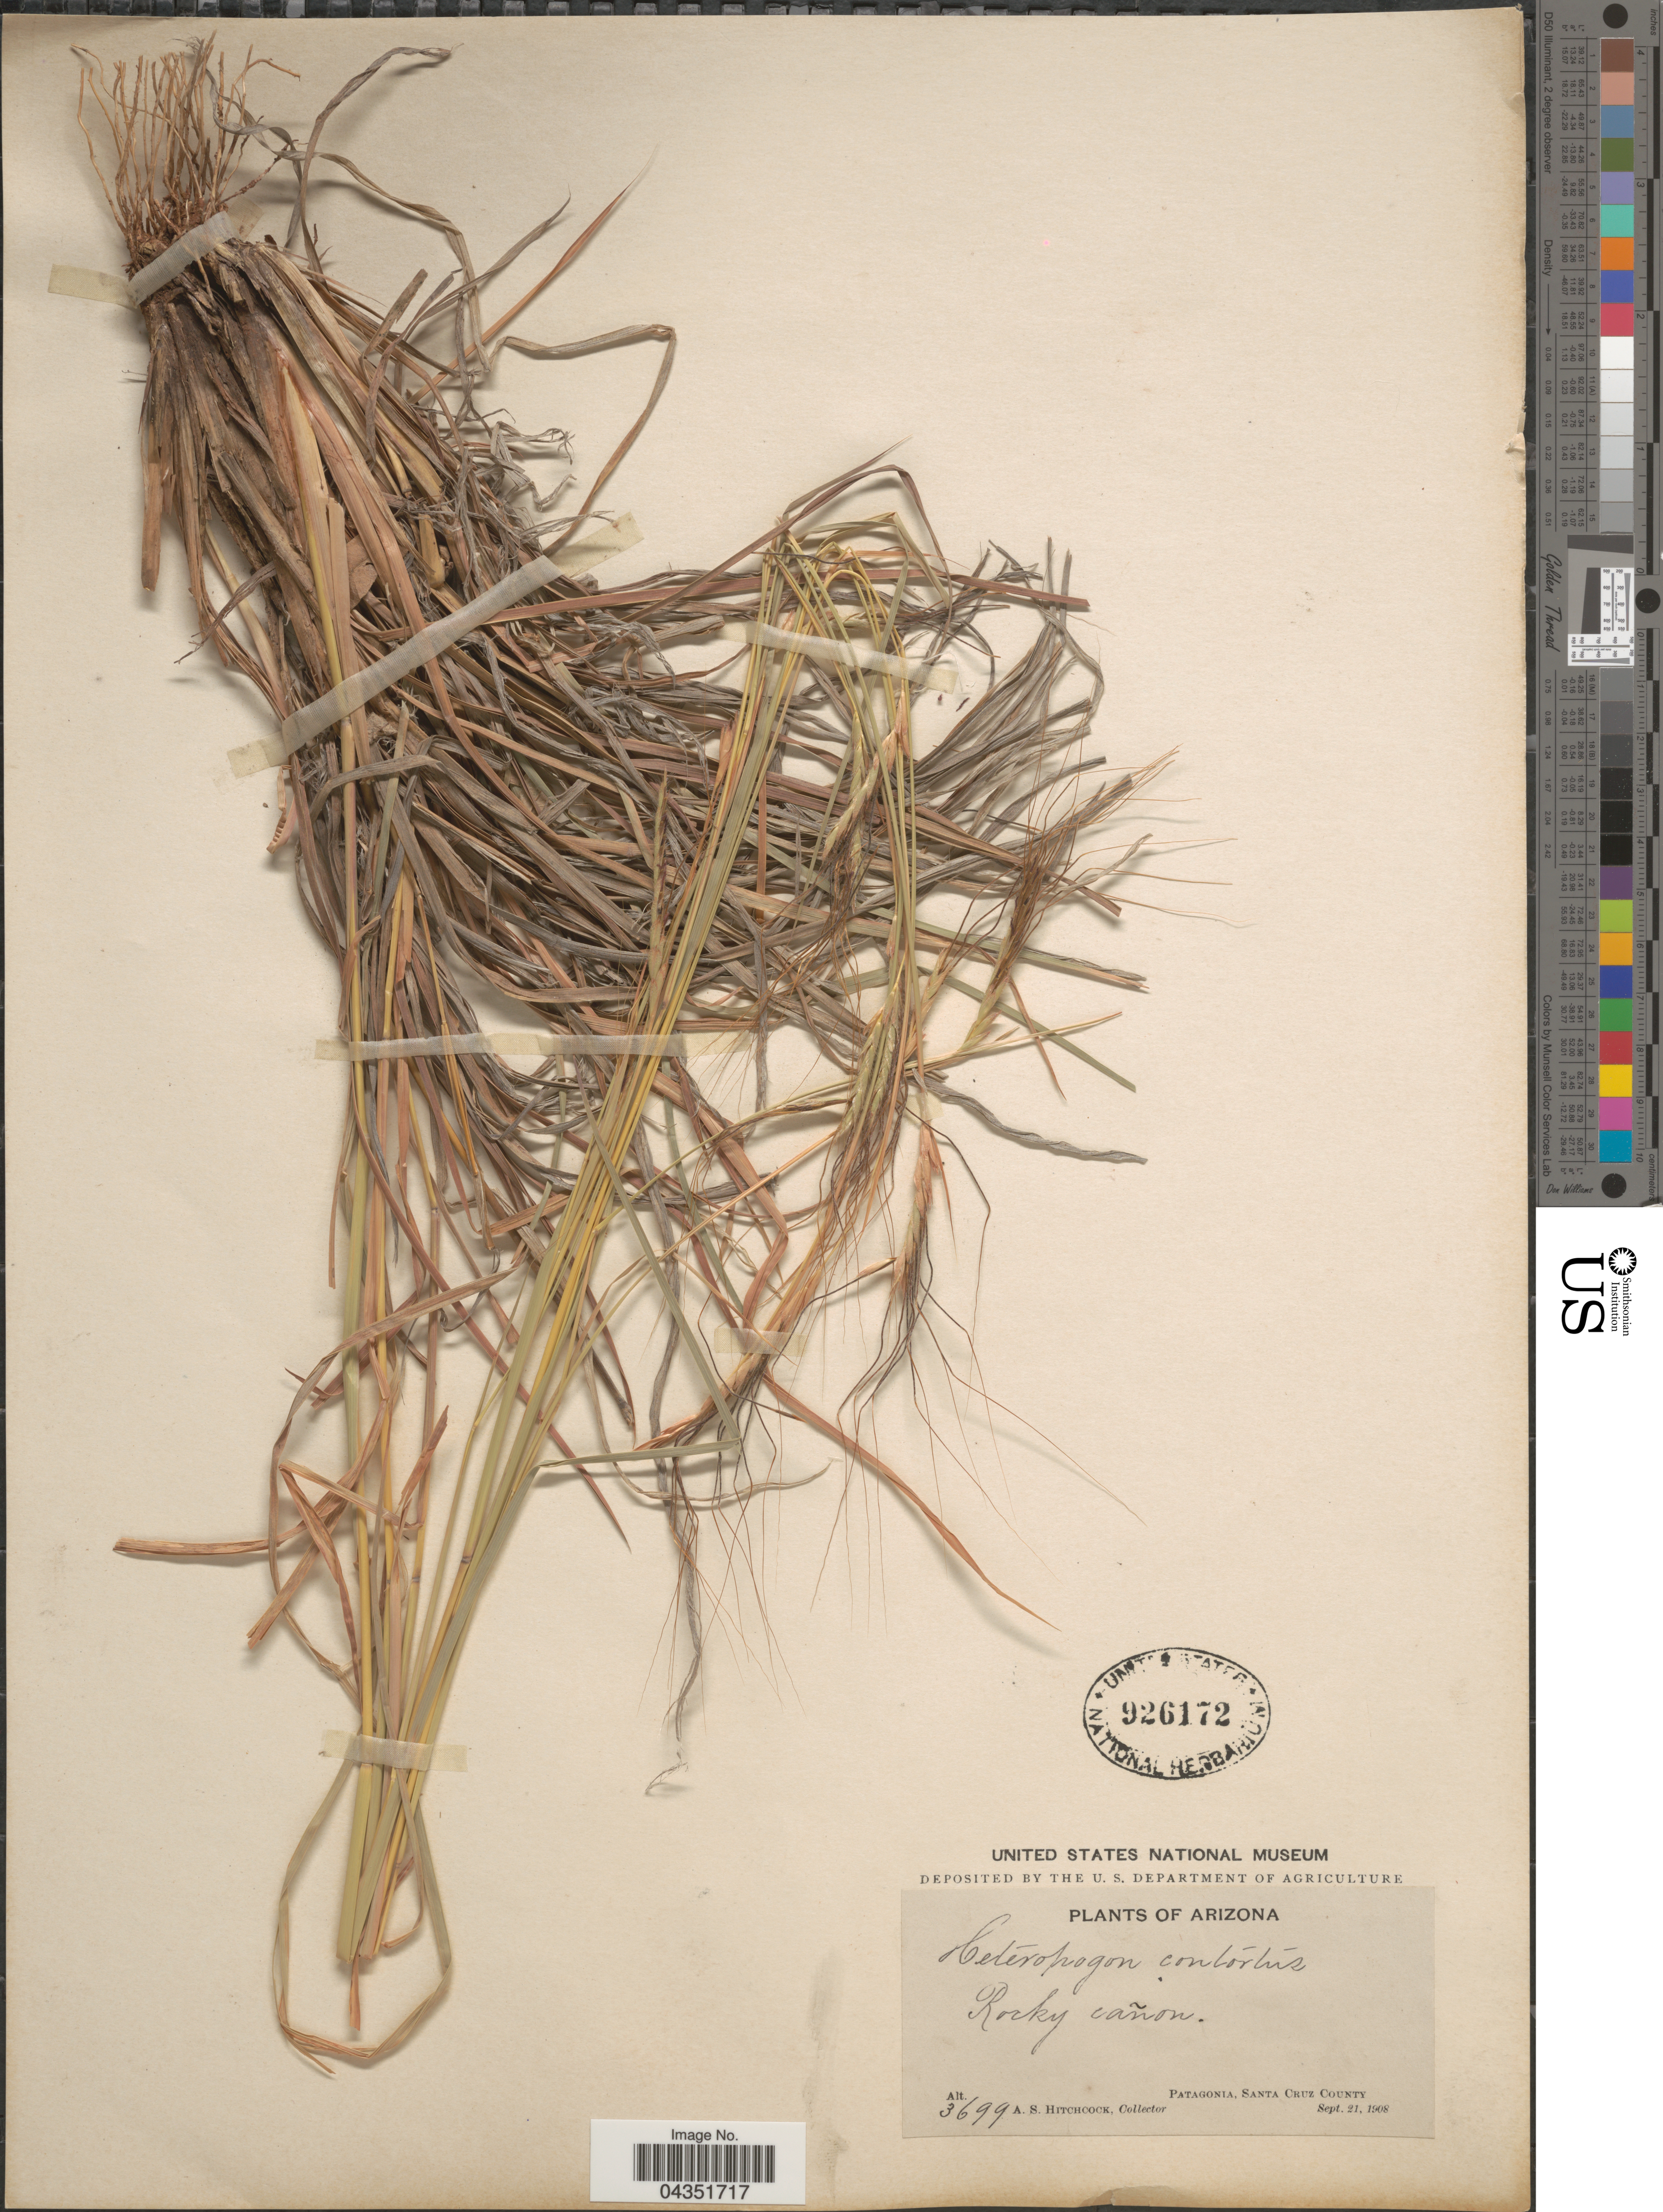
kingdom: Plantae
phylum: Tracheophyta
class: Liliopsida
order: Poales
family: Poaceae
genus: Heteropogon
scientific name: Heteropogon contortus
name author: (L.) P. Beauv. ex Roem. & Schult.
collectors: A. S. Hitchcock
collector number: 3699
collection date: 1908-09-21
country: United States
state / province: Arizona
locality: Rocky cañon. Patagonia, Santa Cruz County.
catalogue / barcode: US 926172